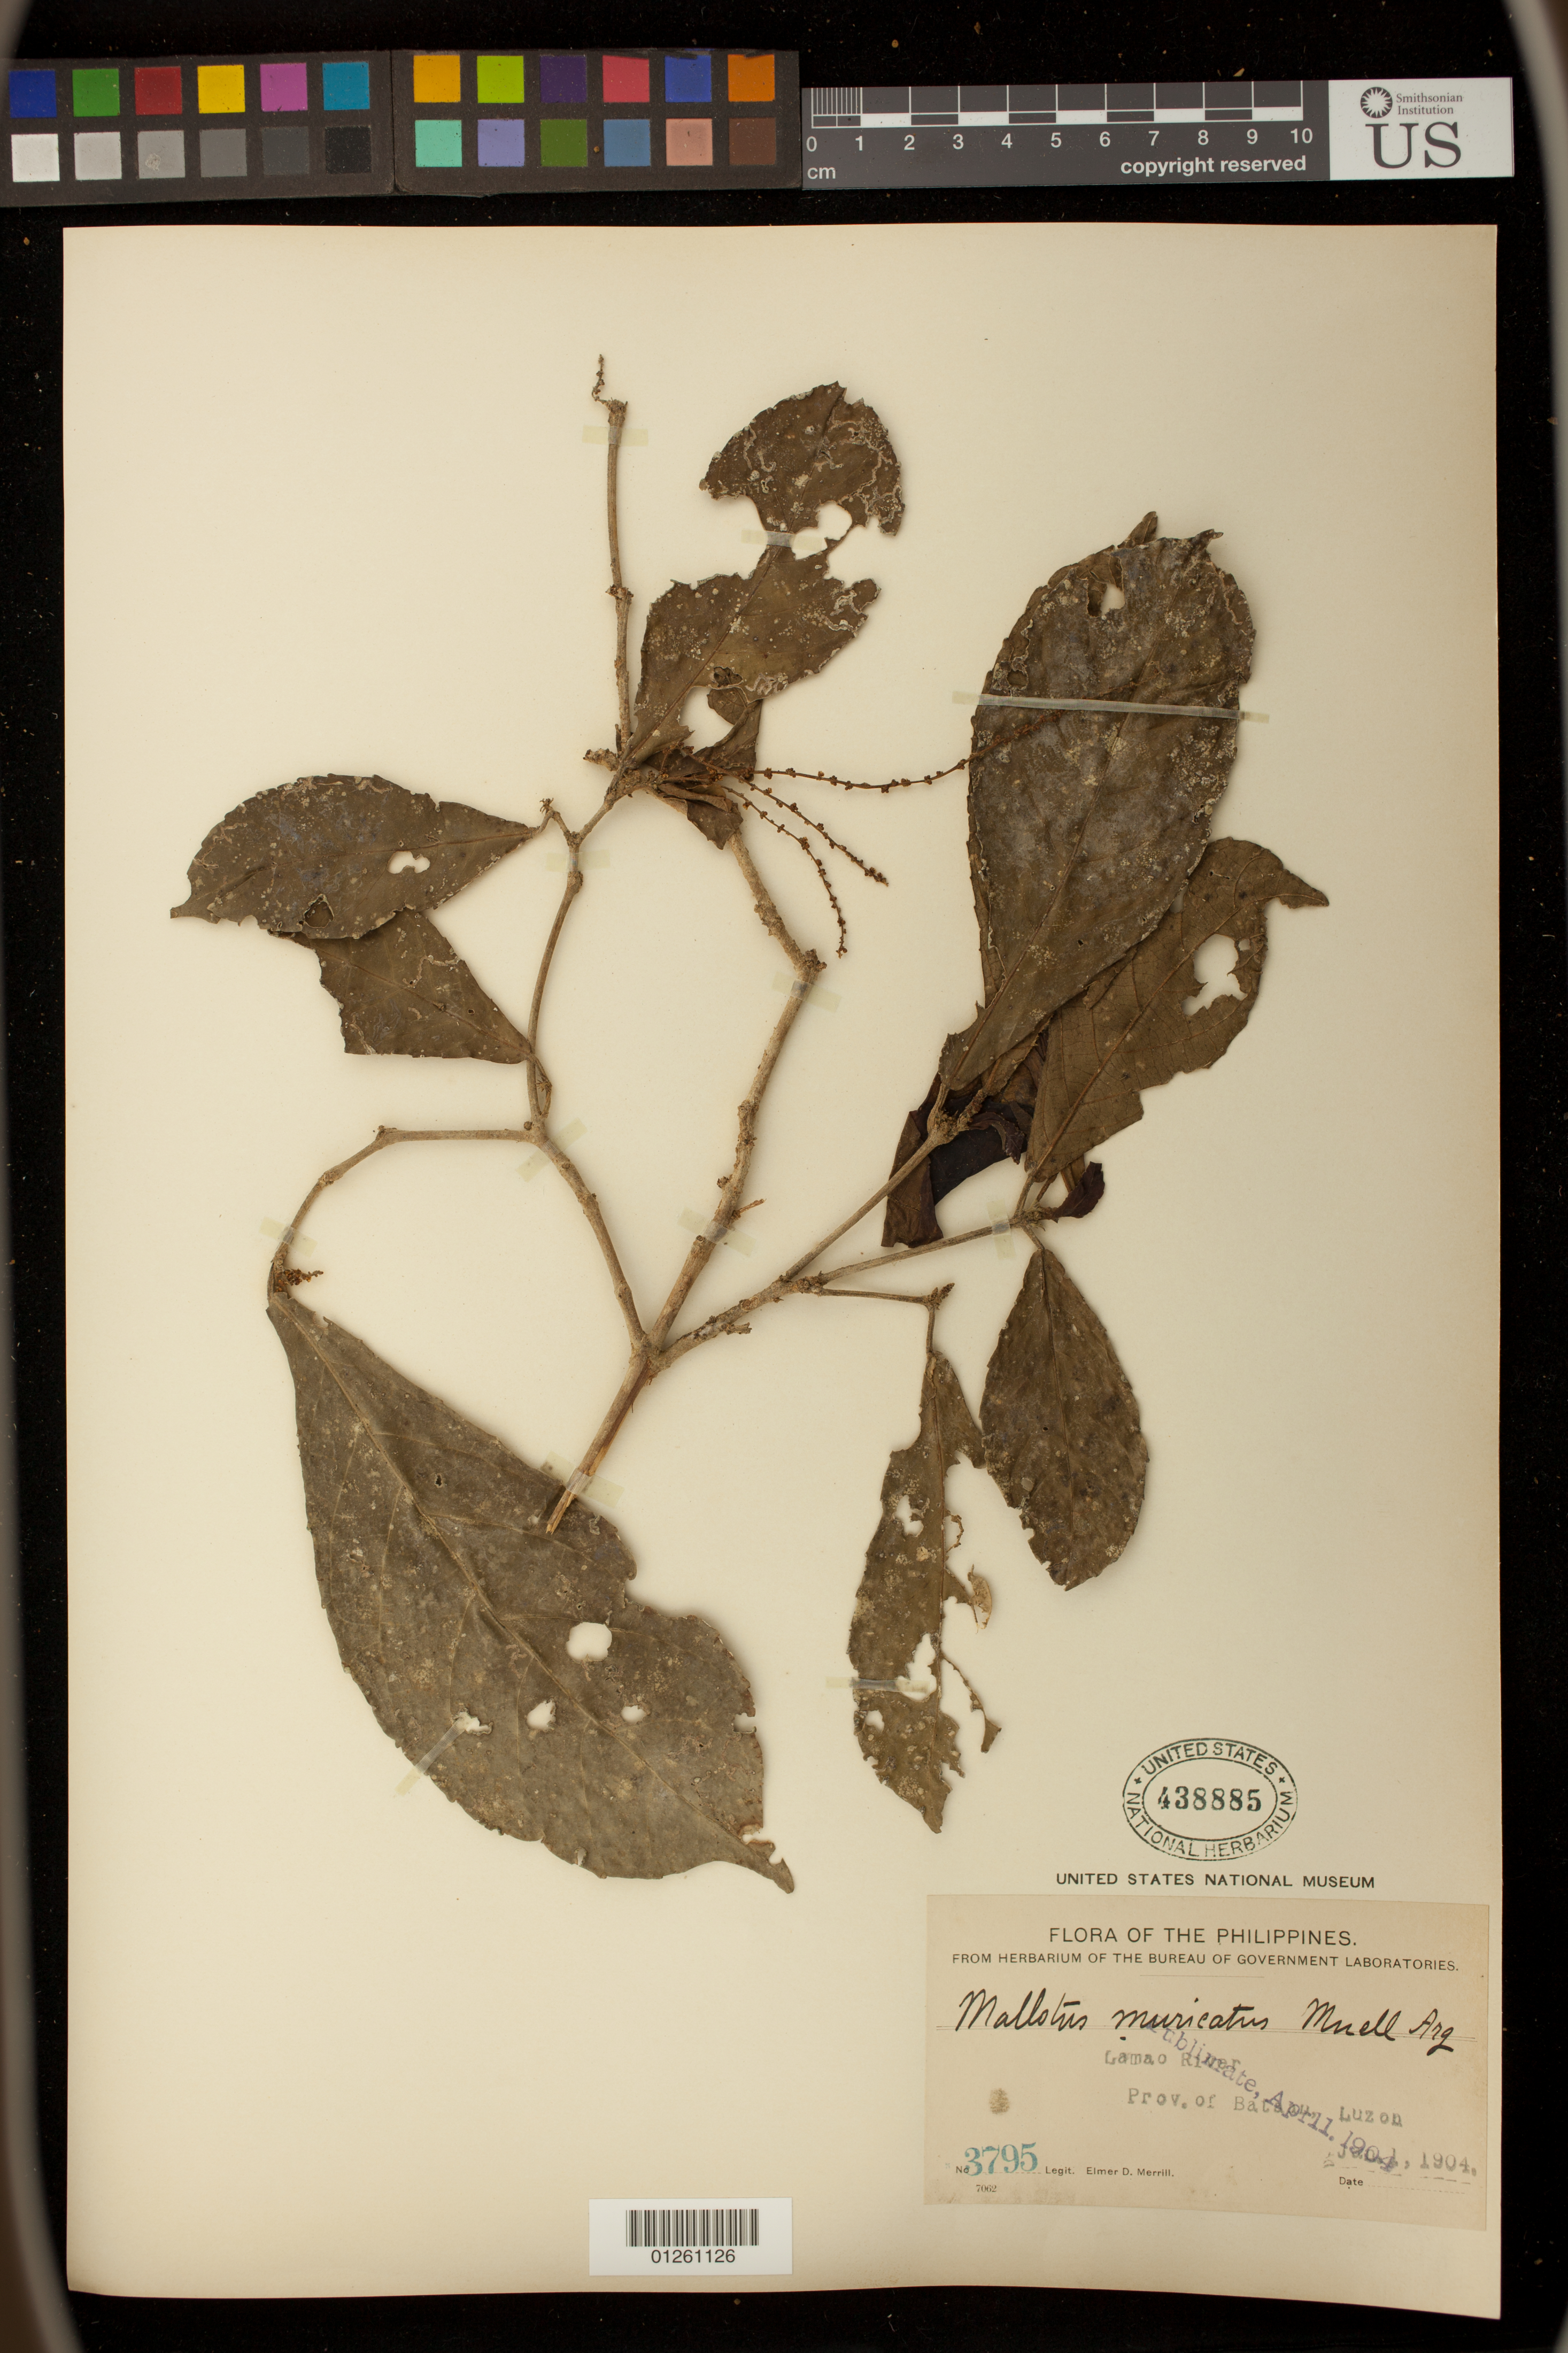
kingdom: Plantae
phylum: Tracheophyta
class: Magnoliopsida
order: Malpighiales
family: Euphorbiaceae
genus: Mallotus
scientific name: Mallotus resinosus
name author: (Blanco) Merr.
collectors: E. D. Merrill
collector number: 3795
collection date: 1904-01-01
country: Philippines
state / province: Central Luzon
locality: Lamao River, Prov. of Bataan, Luzon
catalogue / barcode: US 438885